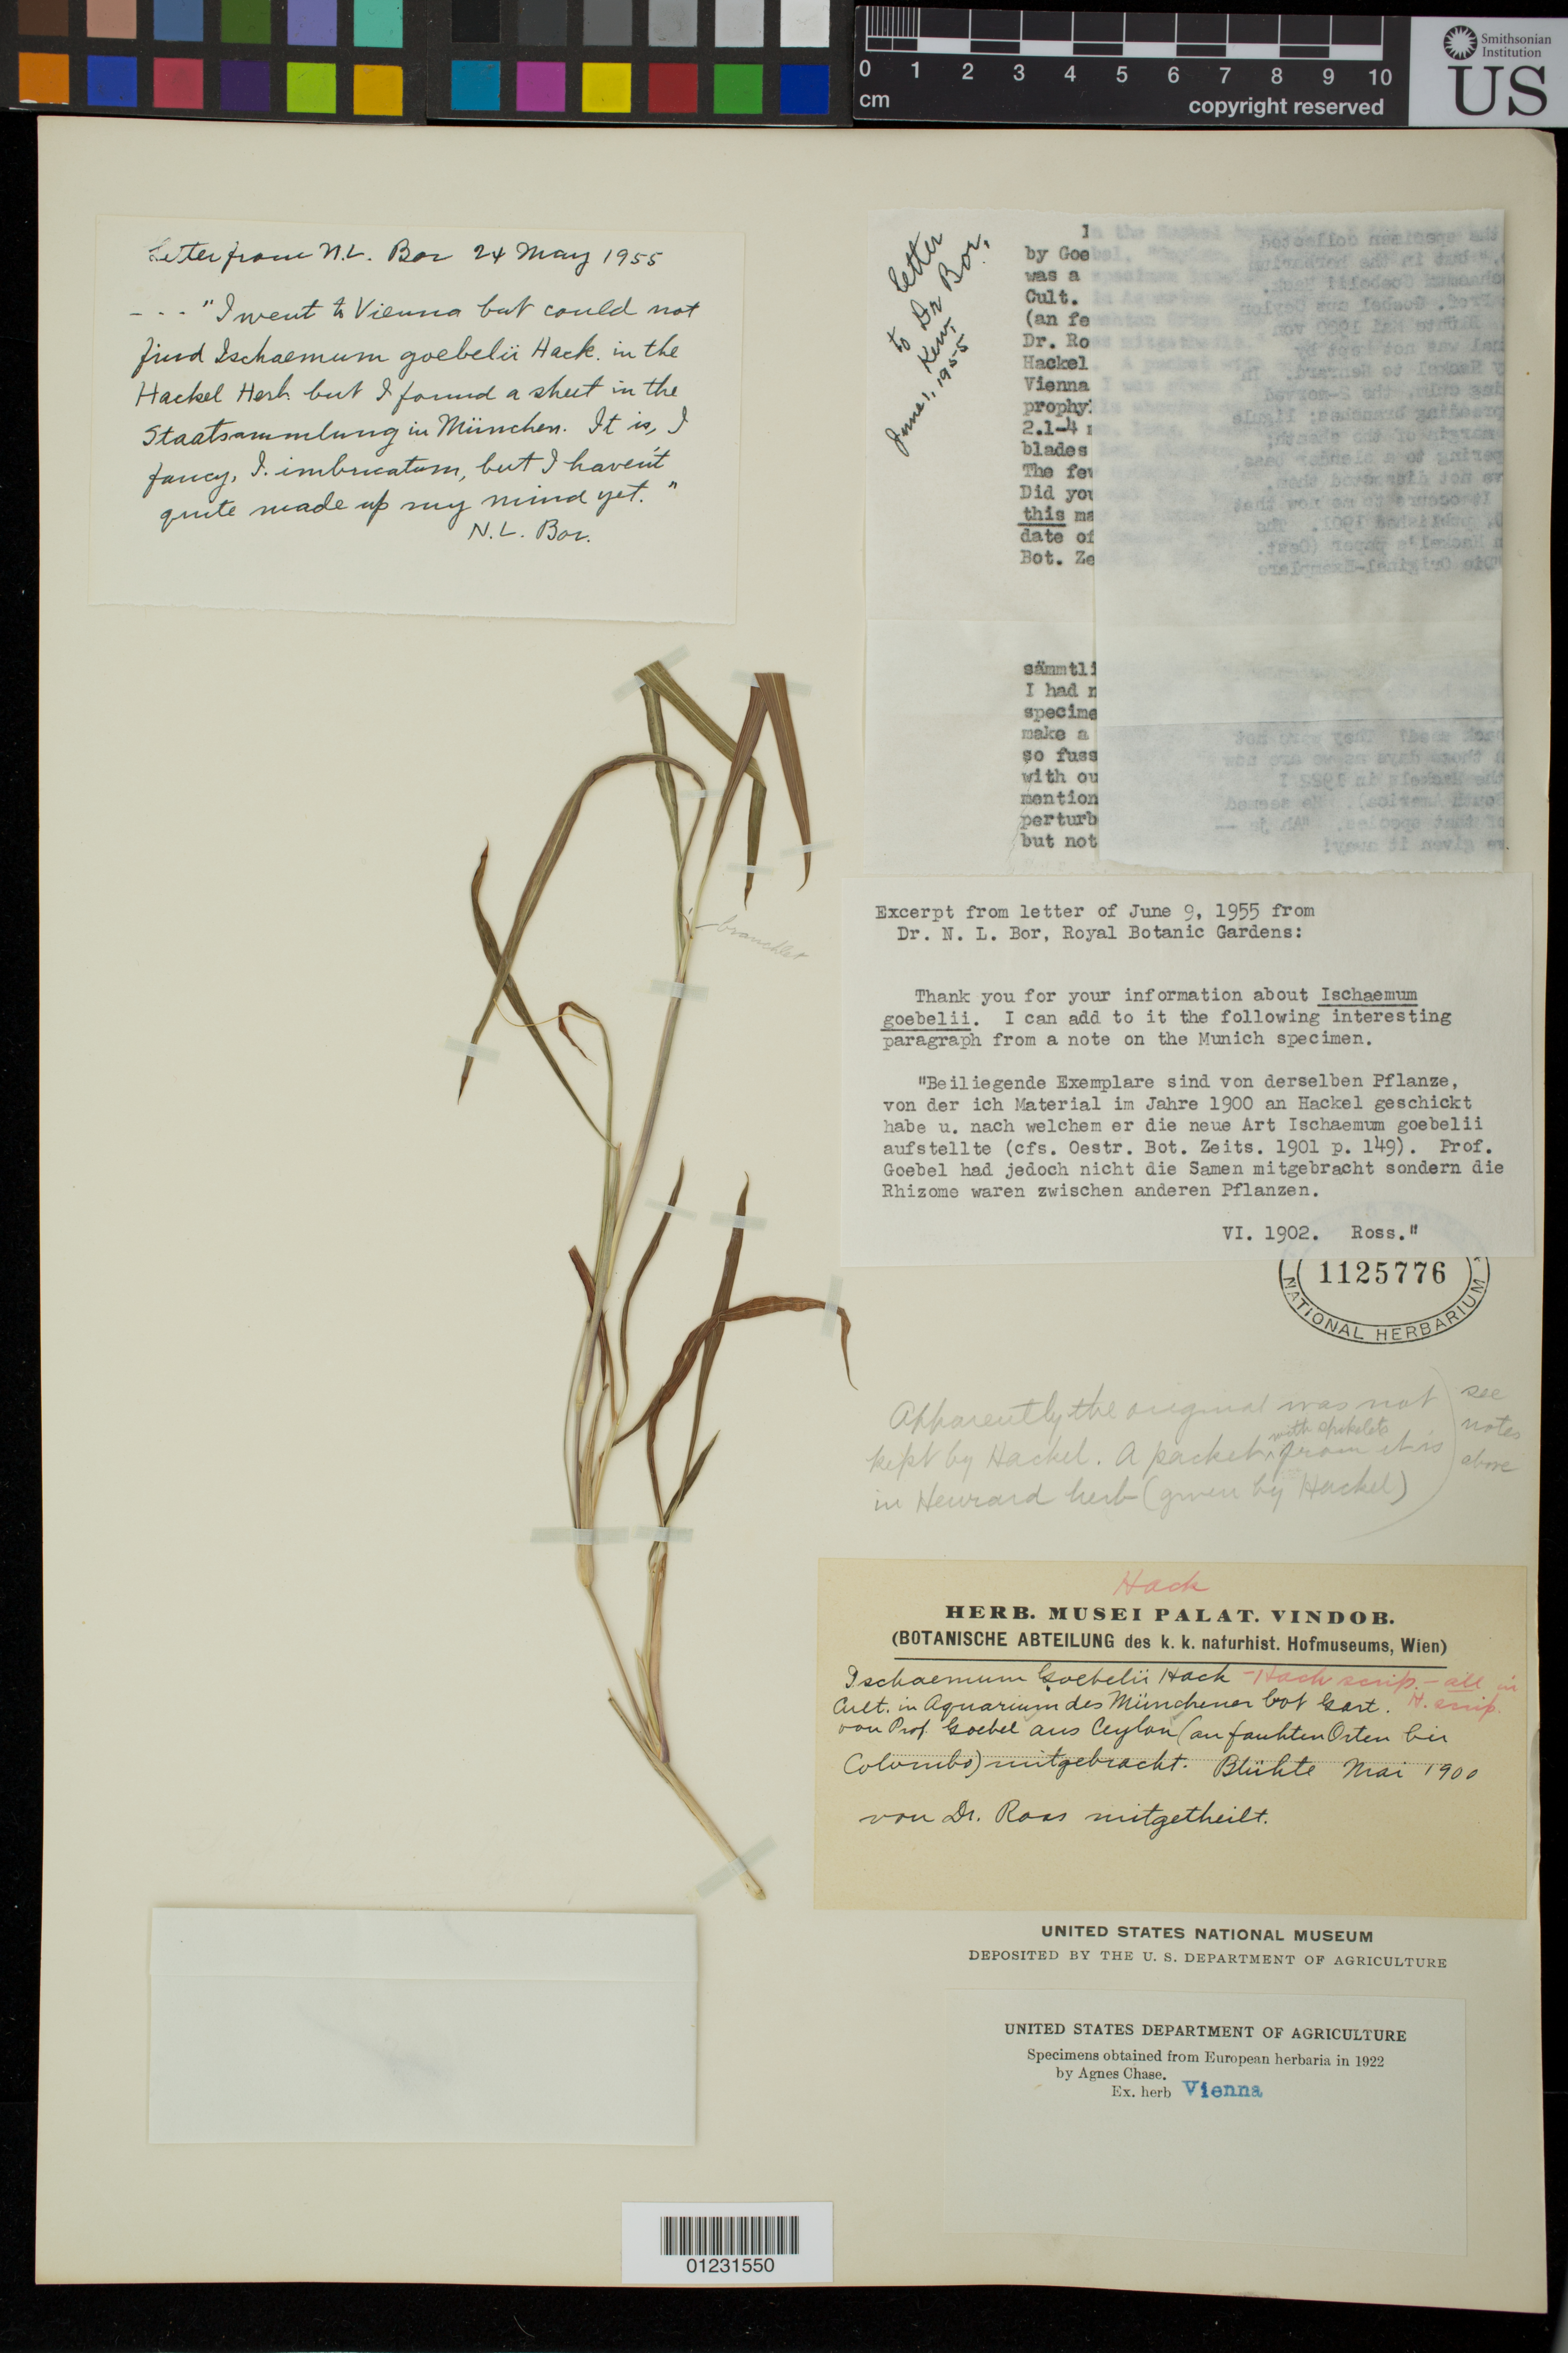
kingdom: Plantae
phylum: Tracheophyta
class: Liliopsida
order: Poales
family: Poaceae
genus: Ischaemum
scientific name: Ischaemum goebelii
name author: Hack.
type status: Possible Type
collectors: K. C. Goebel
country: Sri Lanka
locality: Colombo.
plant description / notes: Fragmentary material of type specimen ex herb. Vienna.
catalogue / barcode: US 1125776